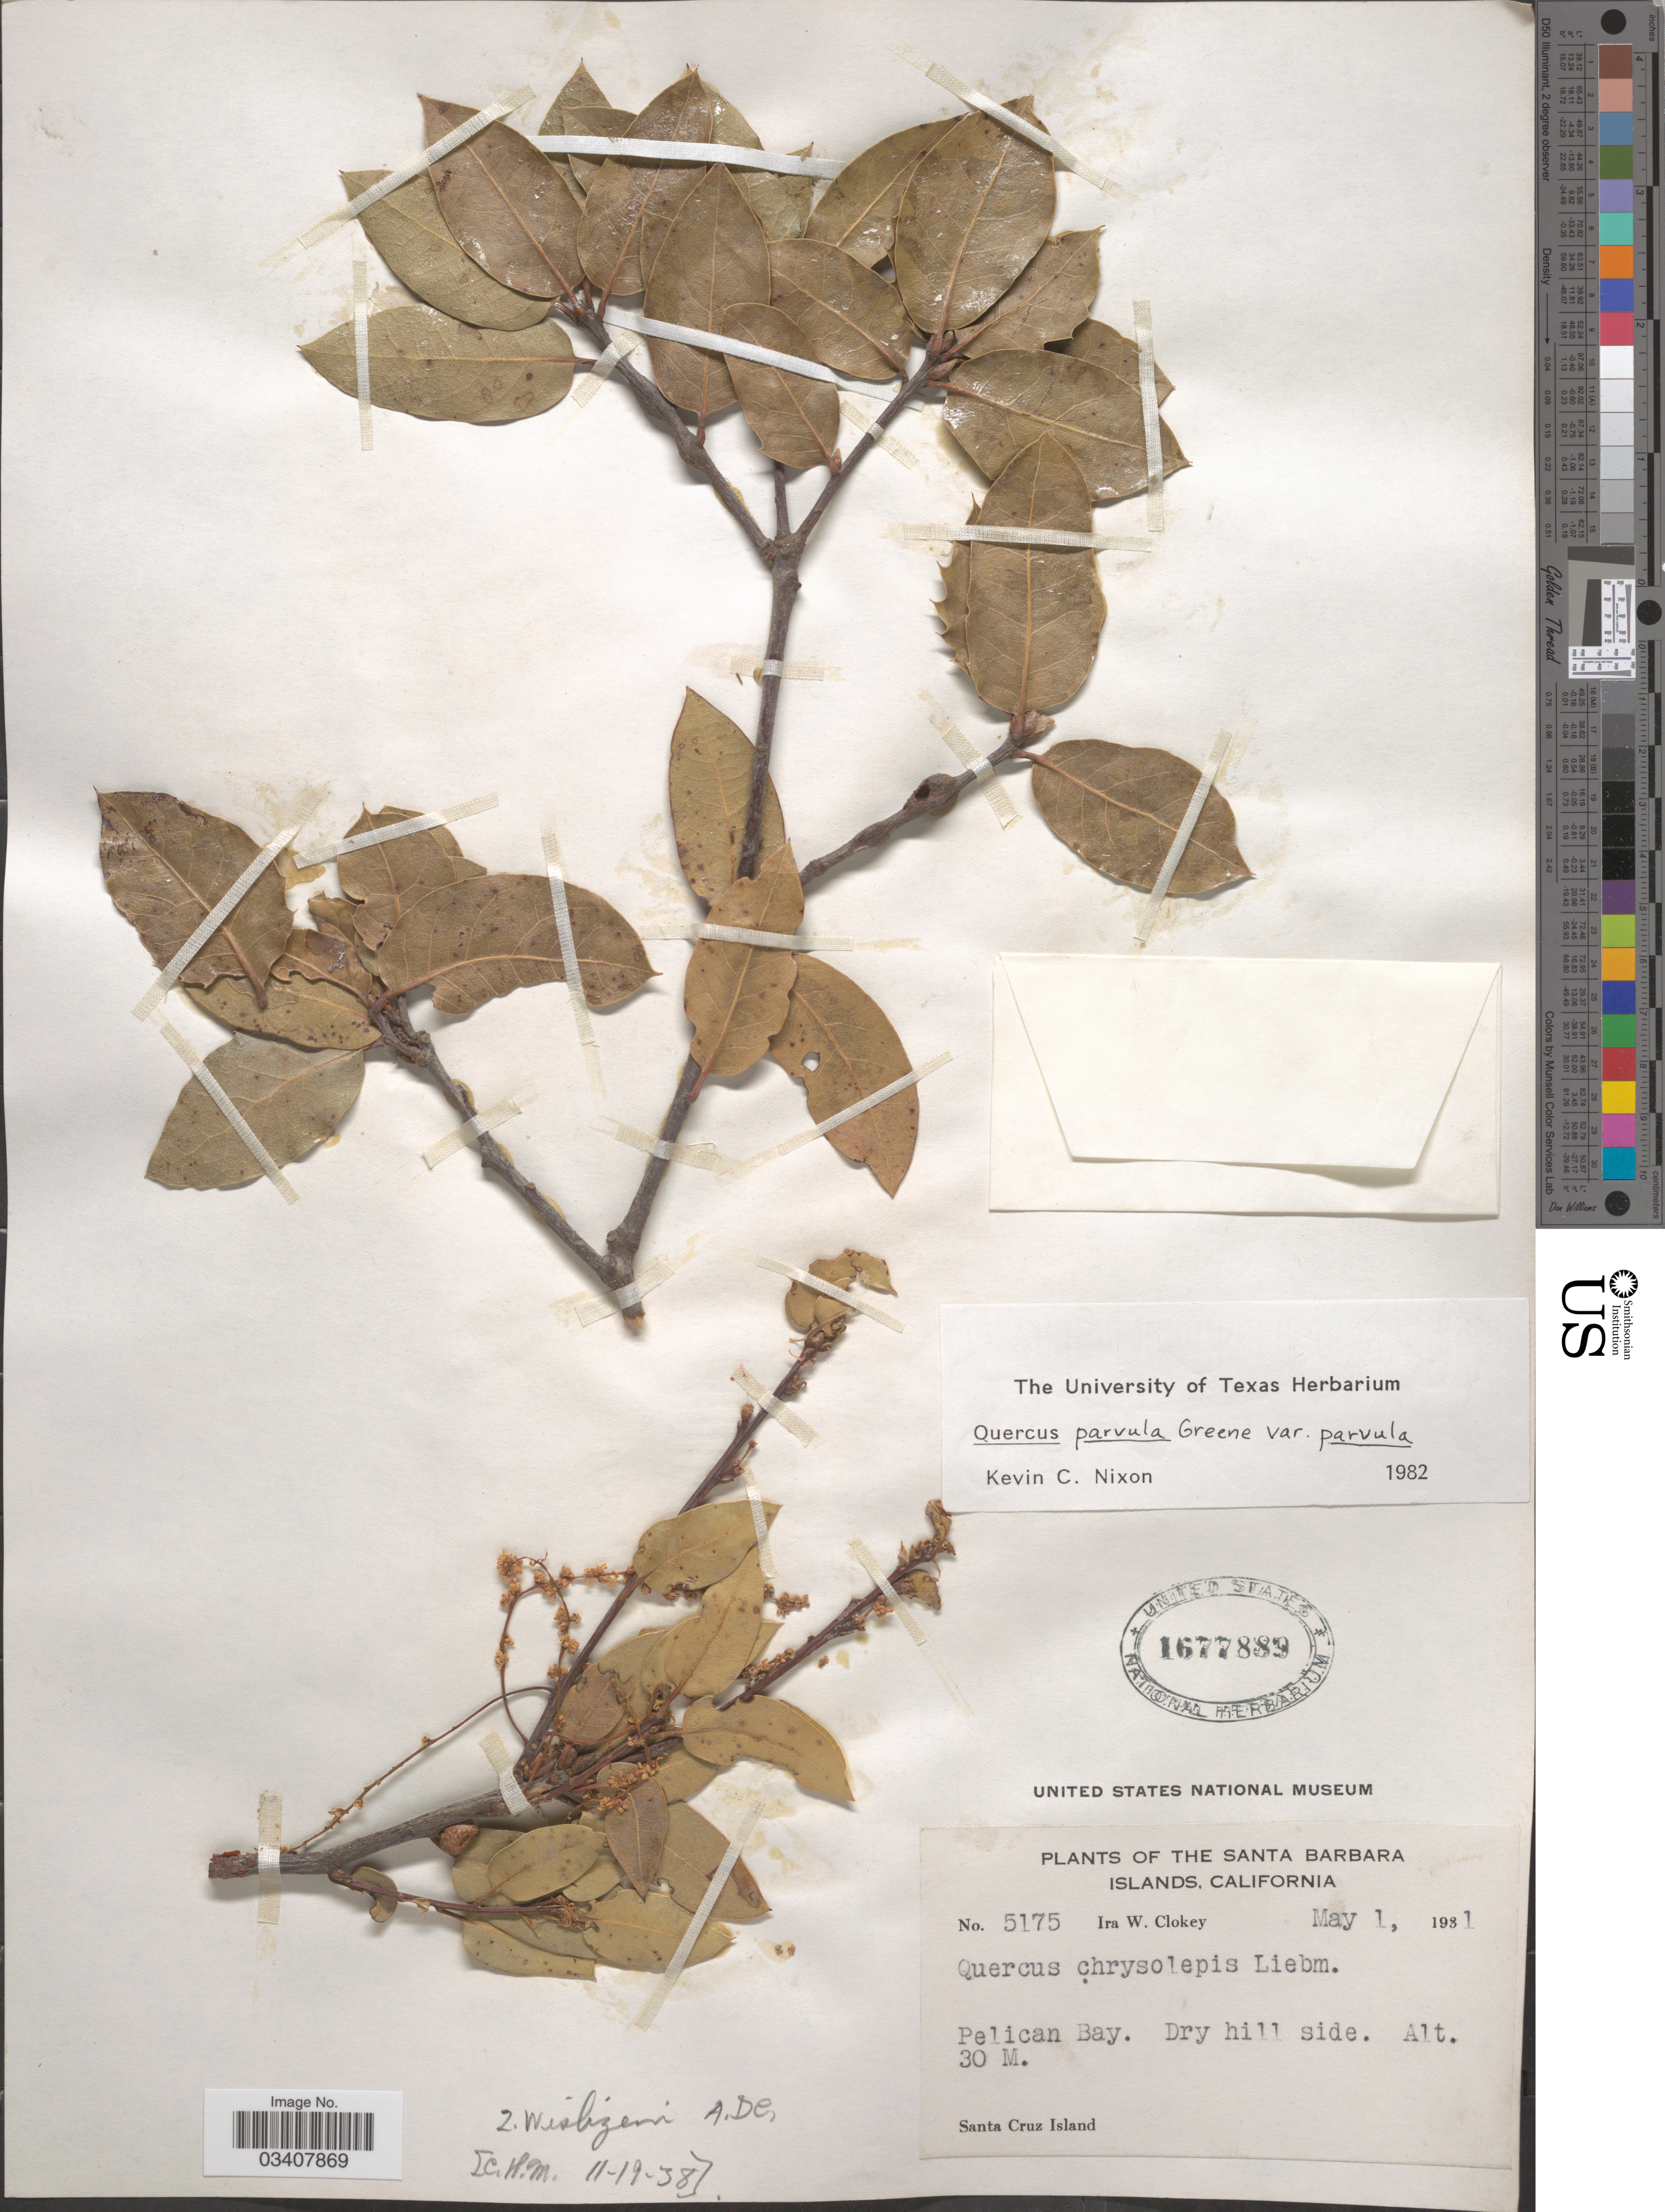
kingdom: Plantae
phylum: Tracheophyta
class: Magnoliopsida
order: Fagales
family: Fagaceae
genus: Quercus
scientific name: Quercus parvula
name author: Greene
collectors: I. W. Clokey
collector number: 5175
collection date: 1931-05-01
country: United States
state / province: California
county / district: Santa Barbara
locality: The Santa Barbara Islands. Pelican Bay. Santa Cruz Island.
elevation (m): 30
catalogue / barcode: US 1677889